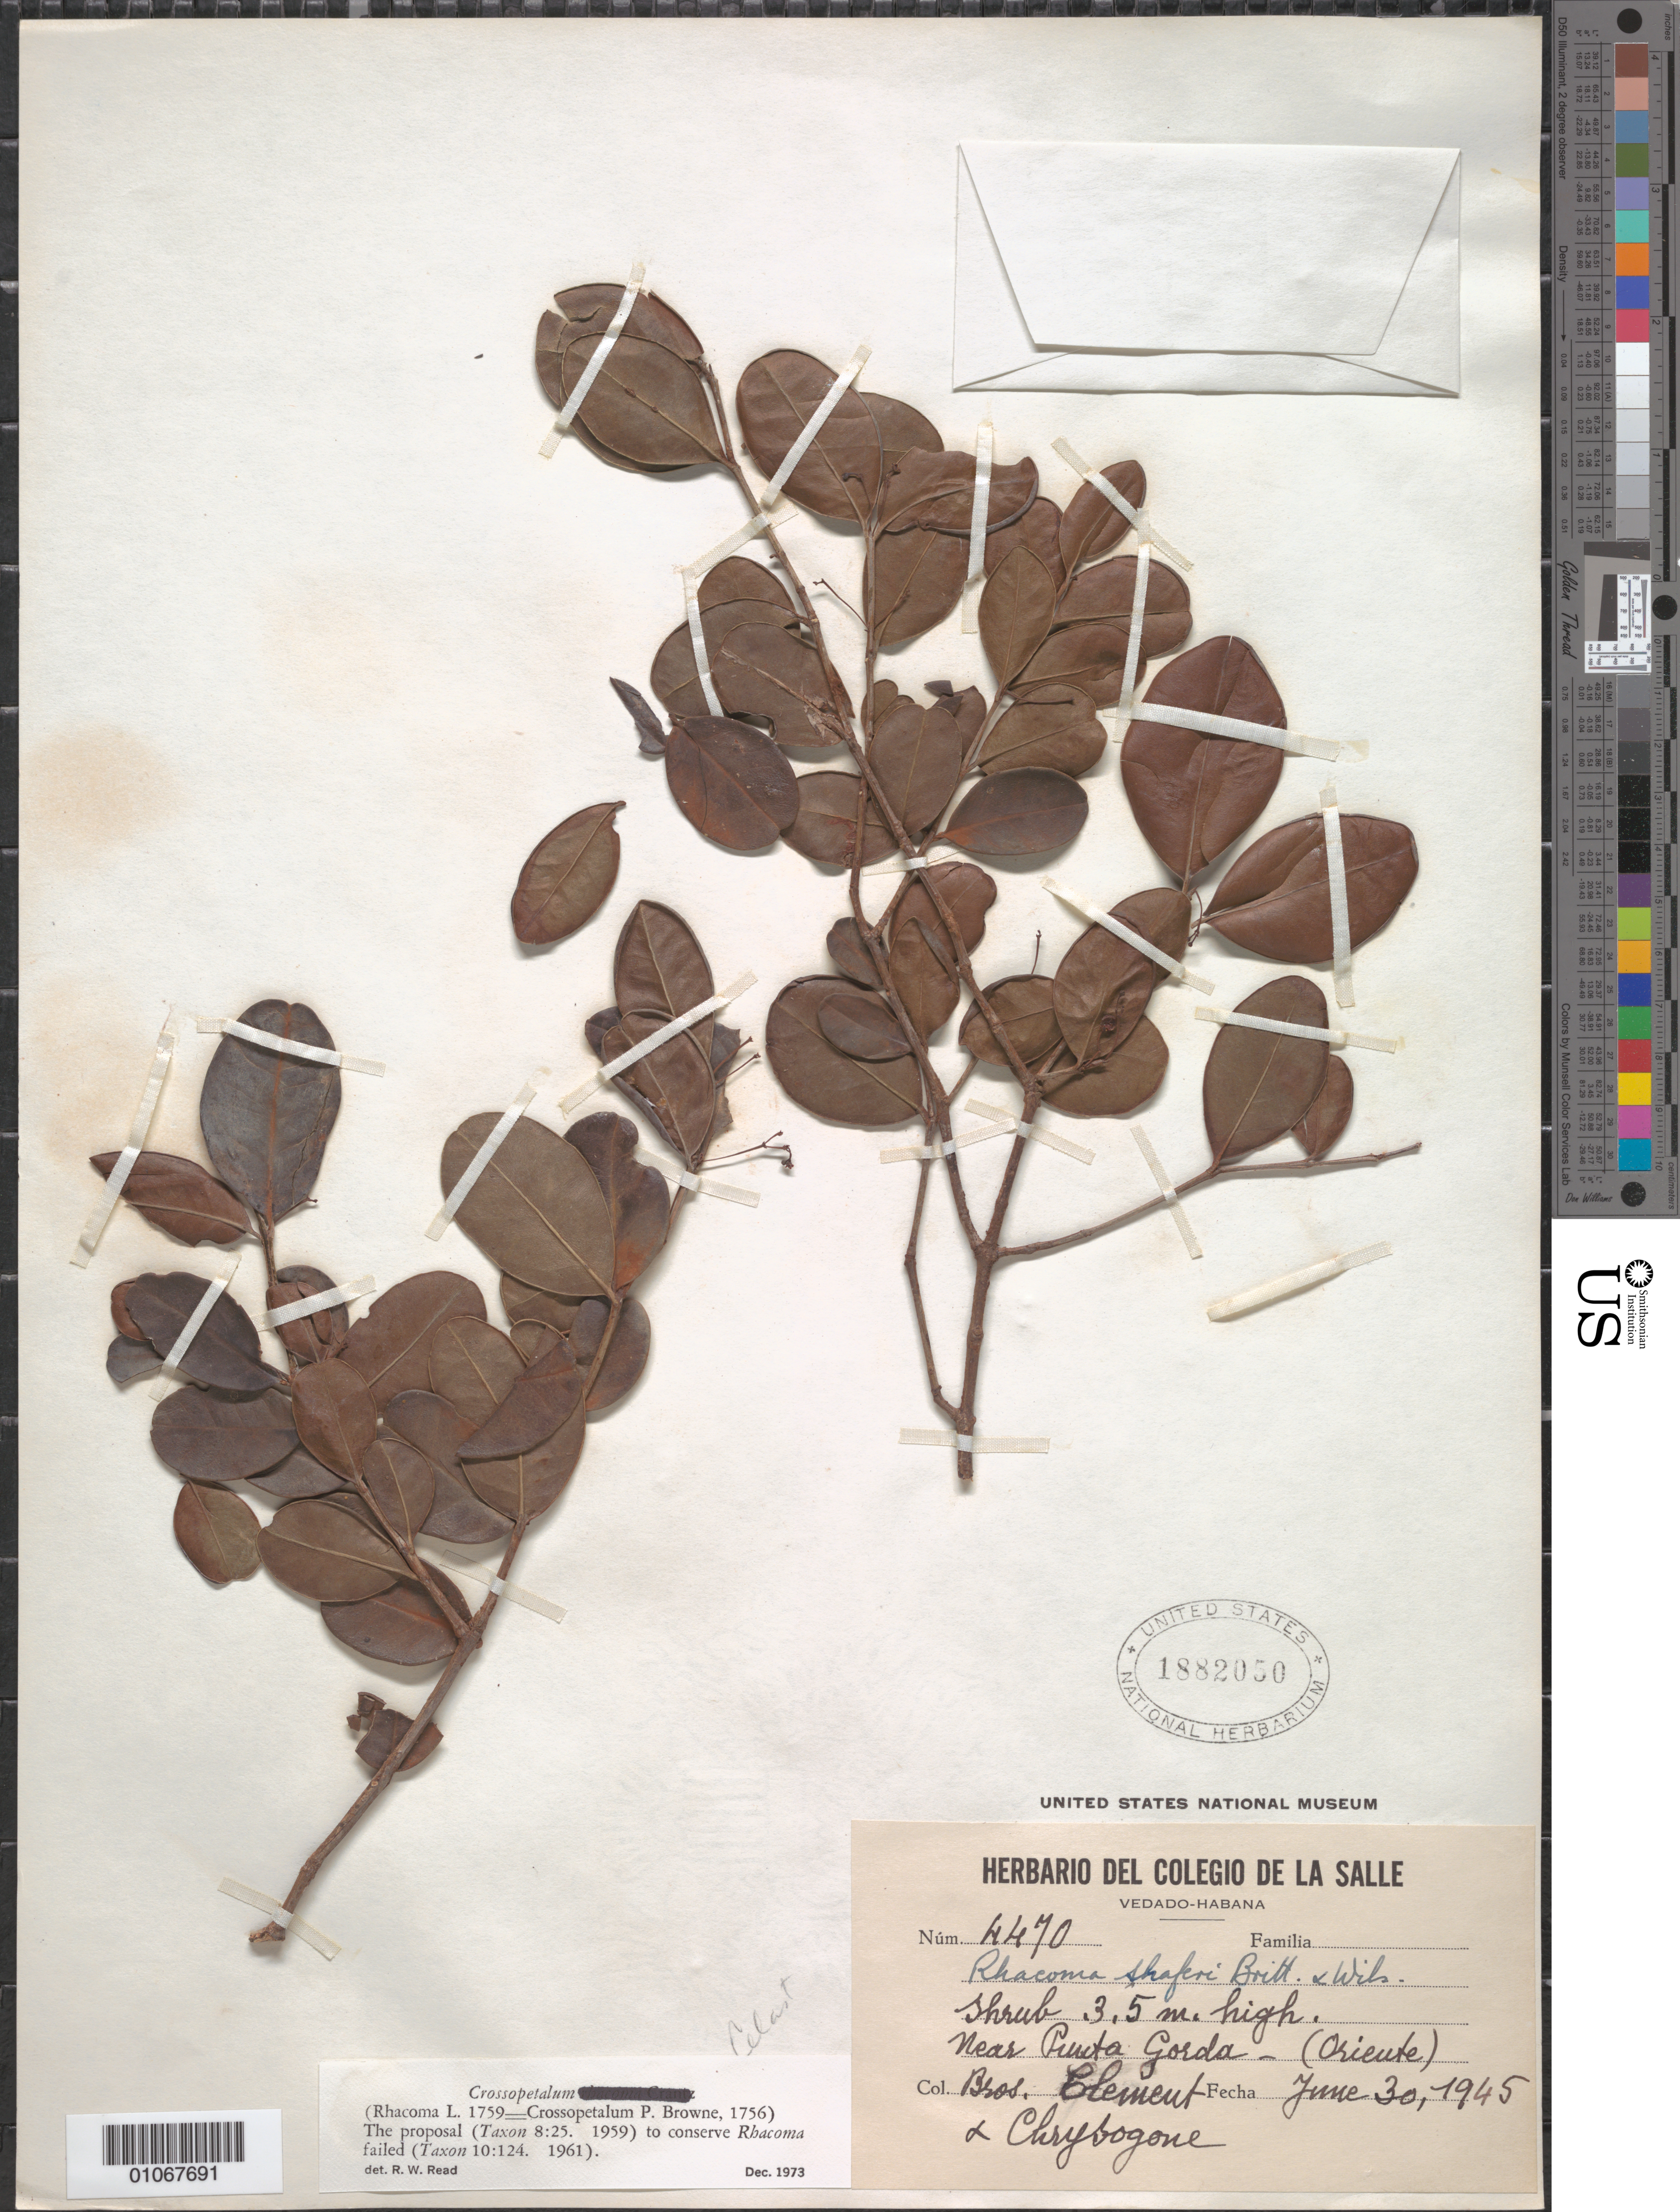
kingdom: Plantae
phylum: Tracheophyta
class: Magnoliopsida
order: Celastrales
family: Celastraceae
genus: Crossopetalum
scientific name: Crossopetalum shaferi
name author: (Britton & Urb.) Alain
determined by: Strong, Mark T., (BOT), Smithsonian Institution - National Museum of Natural History (UNITED STATES)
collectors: B. Clement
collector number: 4470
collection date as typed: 30 Jun 1945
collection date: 1945-06-30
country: Cuba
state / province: Oriente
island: Cuba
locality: Near Punta Gorda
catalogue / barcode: US 1882050